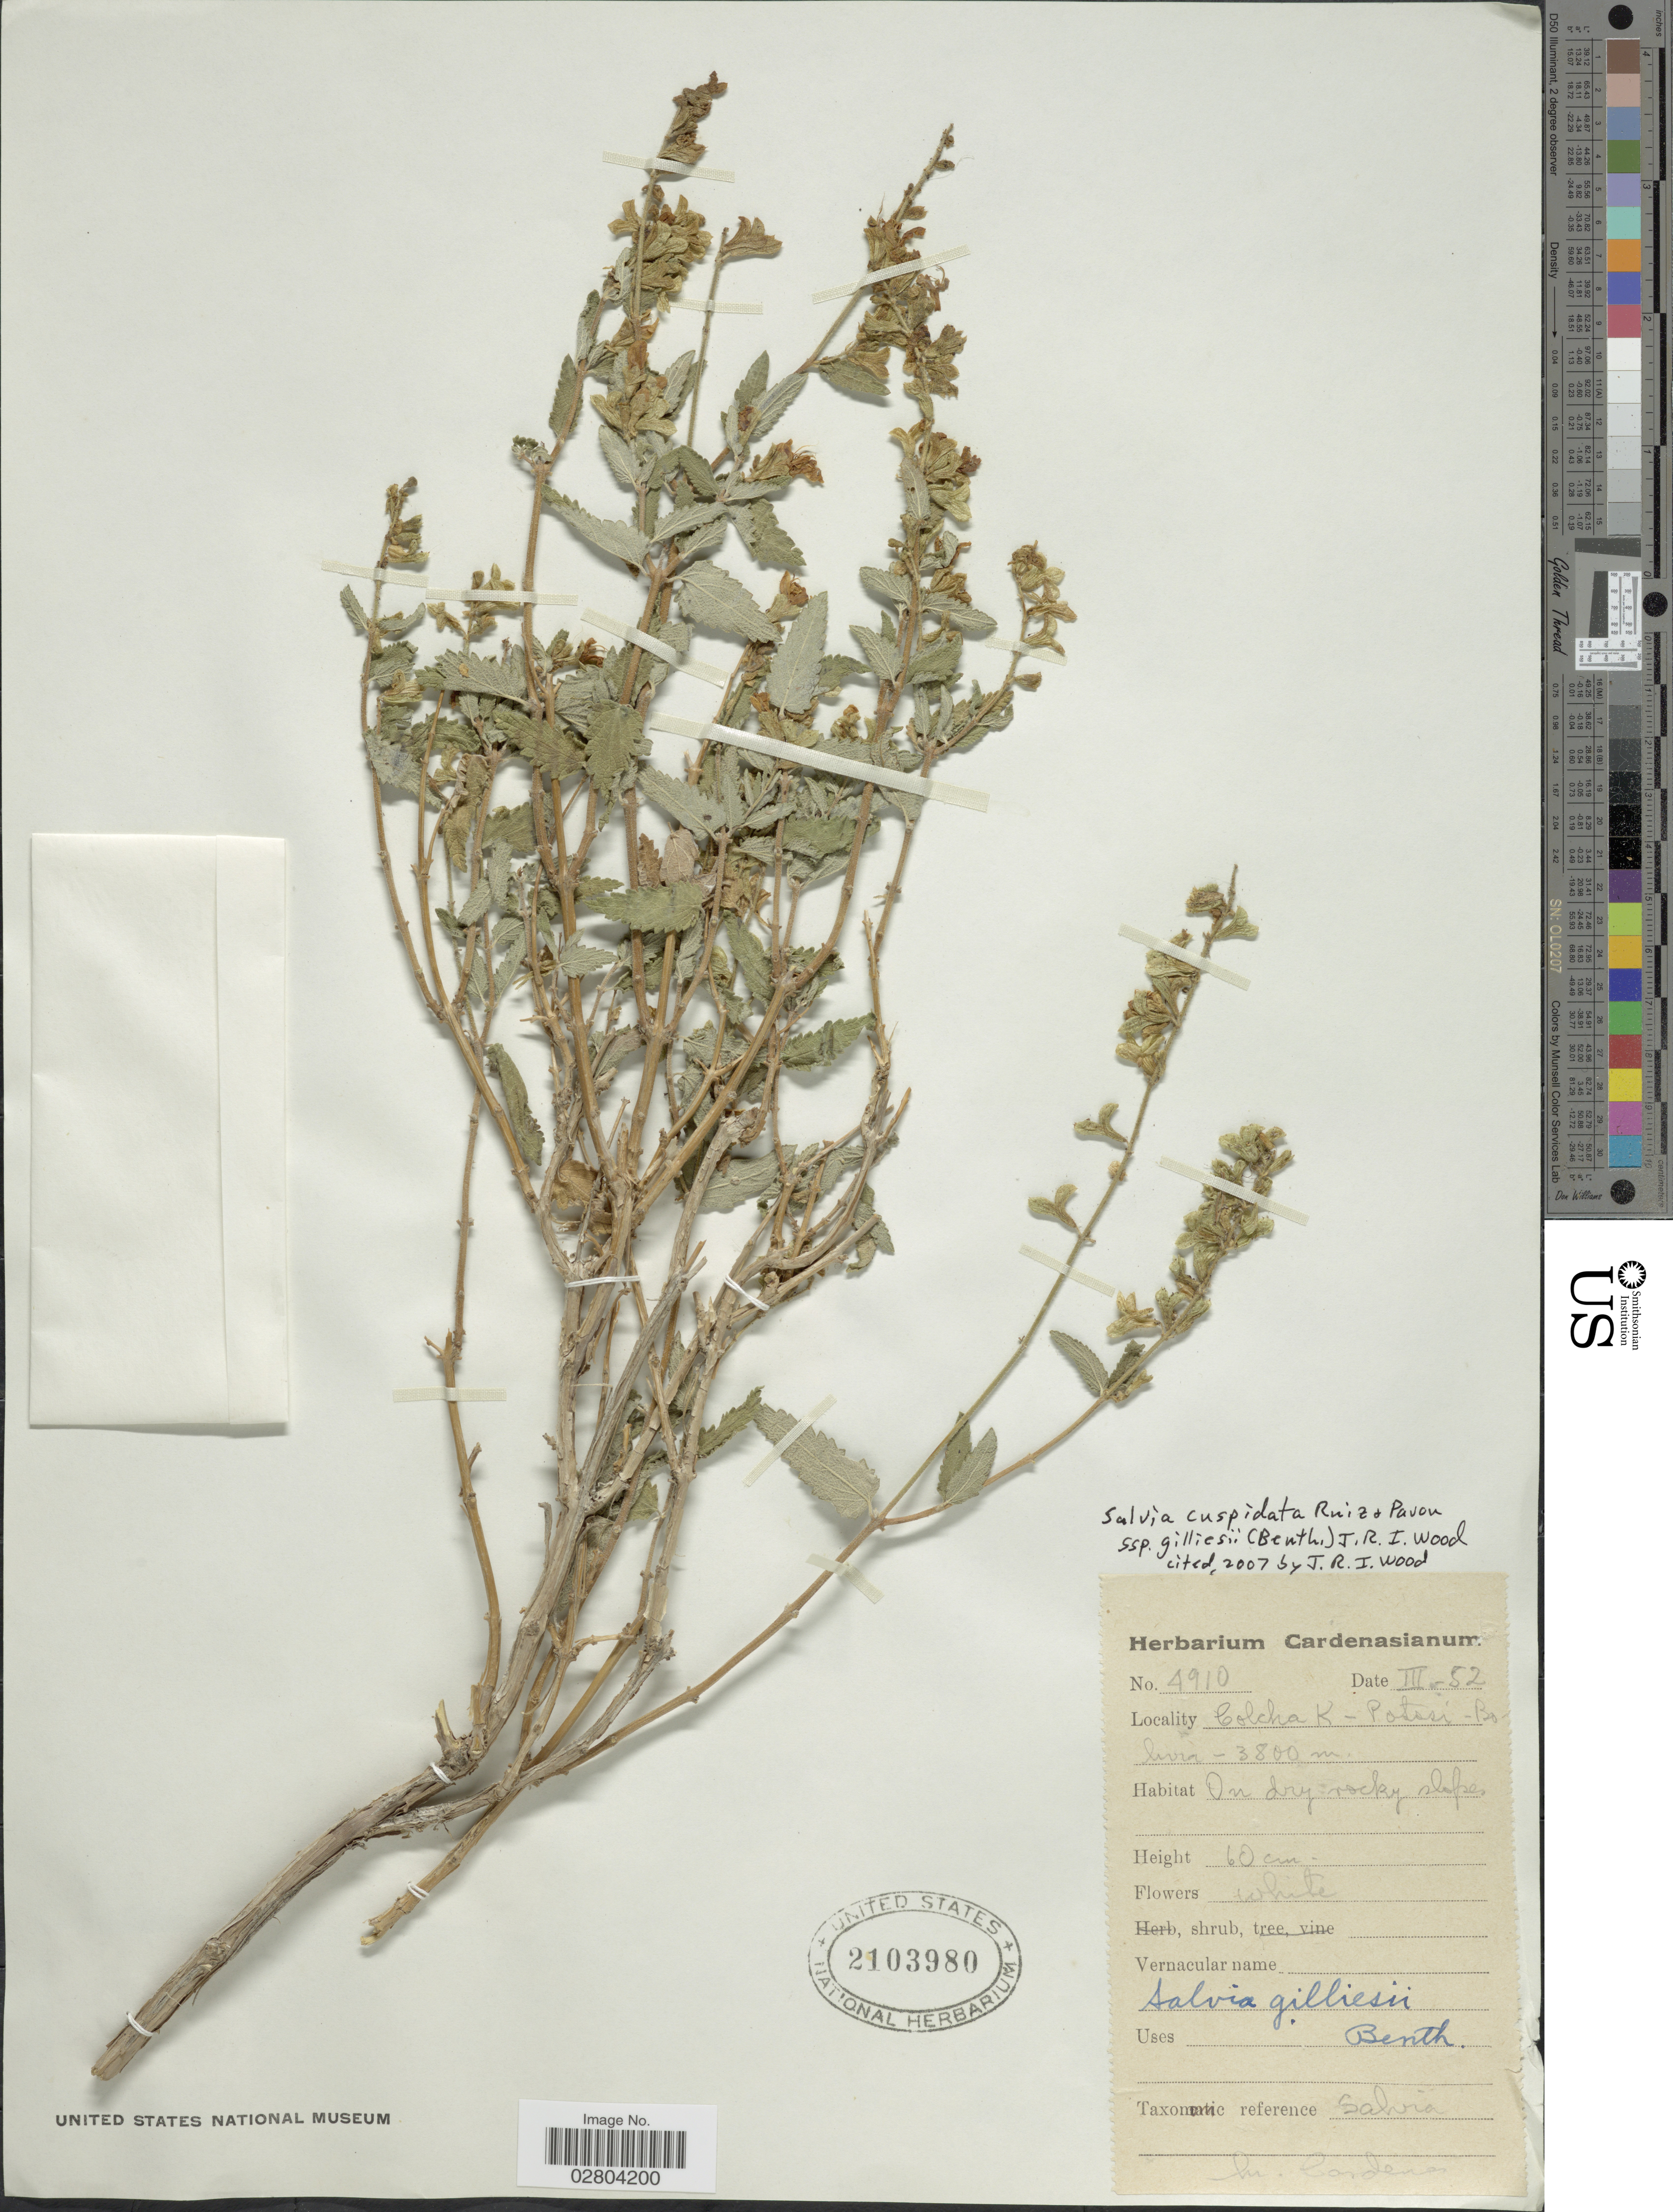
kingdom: Plantae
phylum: Tracheophyta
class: Magnoliopsida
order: Lamiales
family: Lamiaceae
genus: Salvia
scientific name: Salvia cuspidata subsp. gilliesii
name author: (Benth.) J.R.I. Wood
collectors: M. Cárdenas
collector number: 4910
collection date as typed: Transcribed d/m/y: /3/52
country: Bolivia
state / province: Potosi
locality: Colcha K- Potosi.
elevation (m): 3800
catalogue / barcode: US 2103980